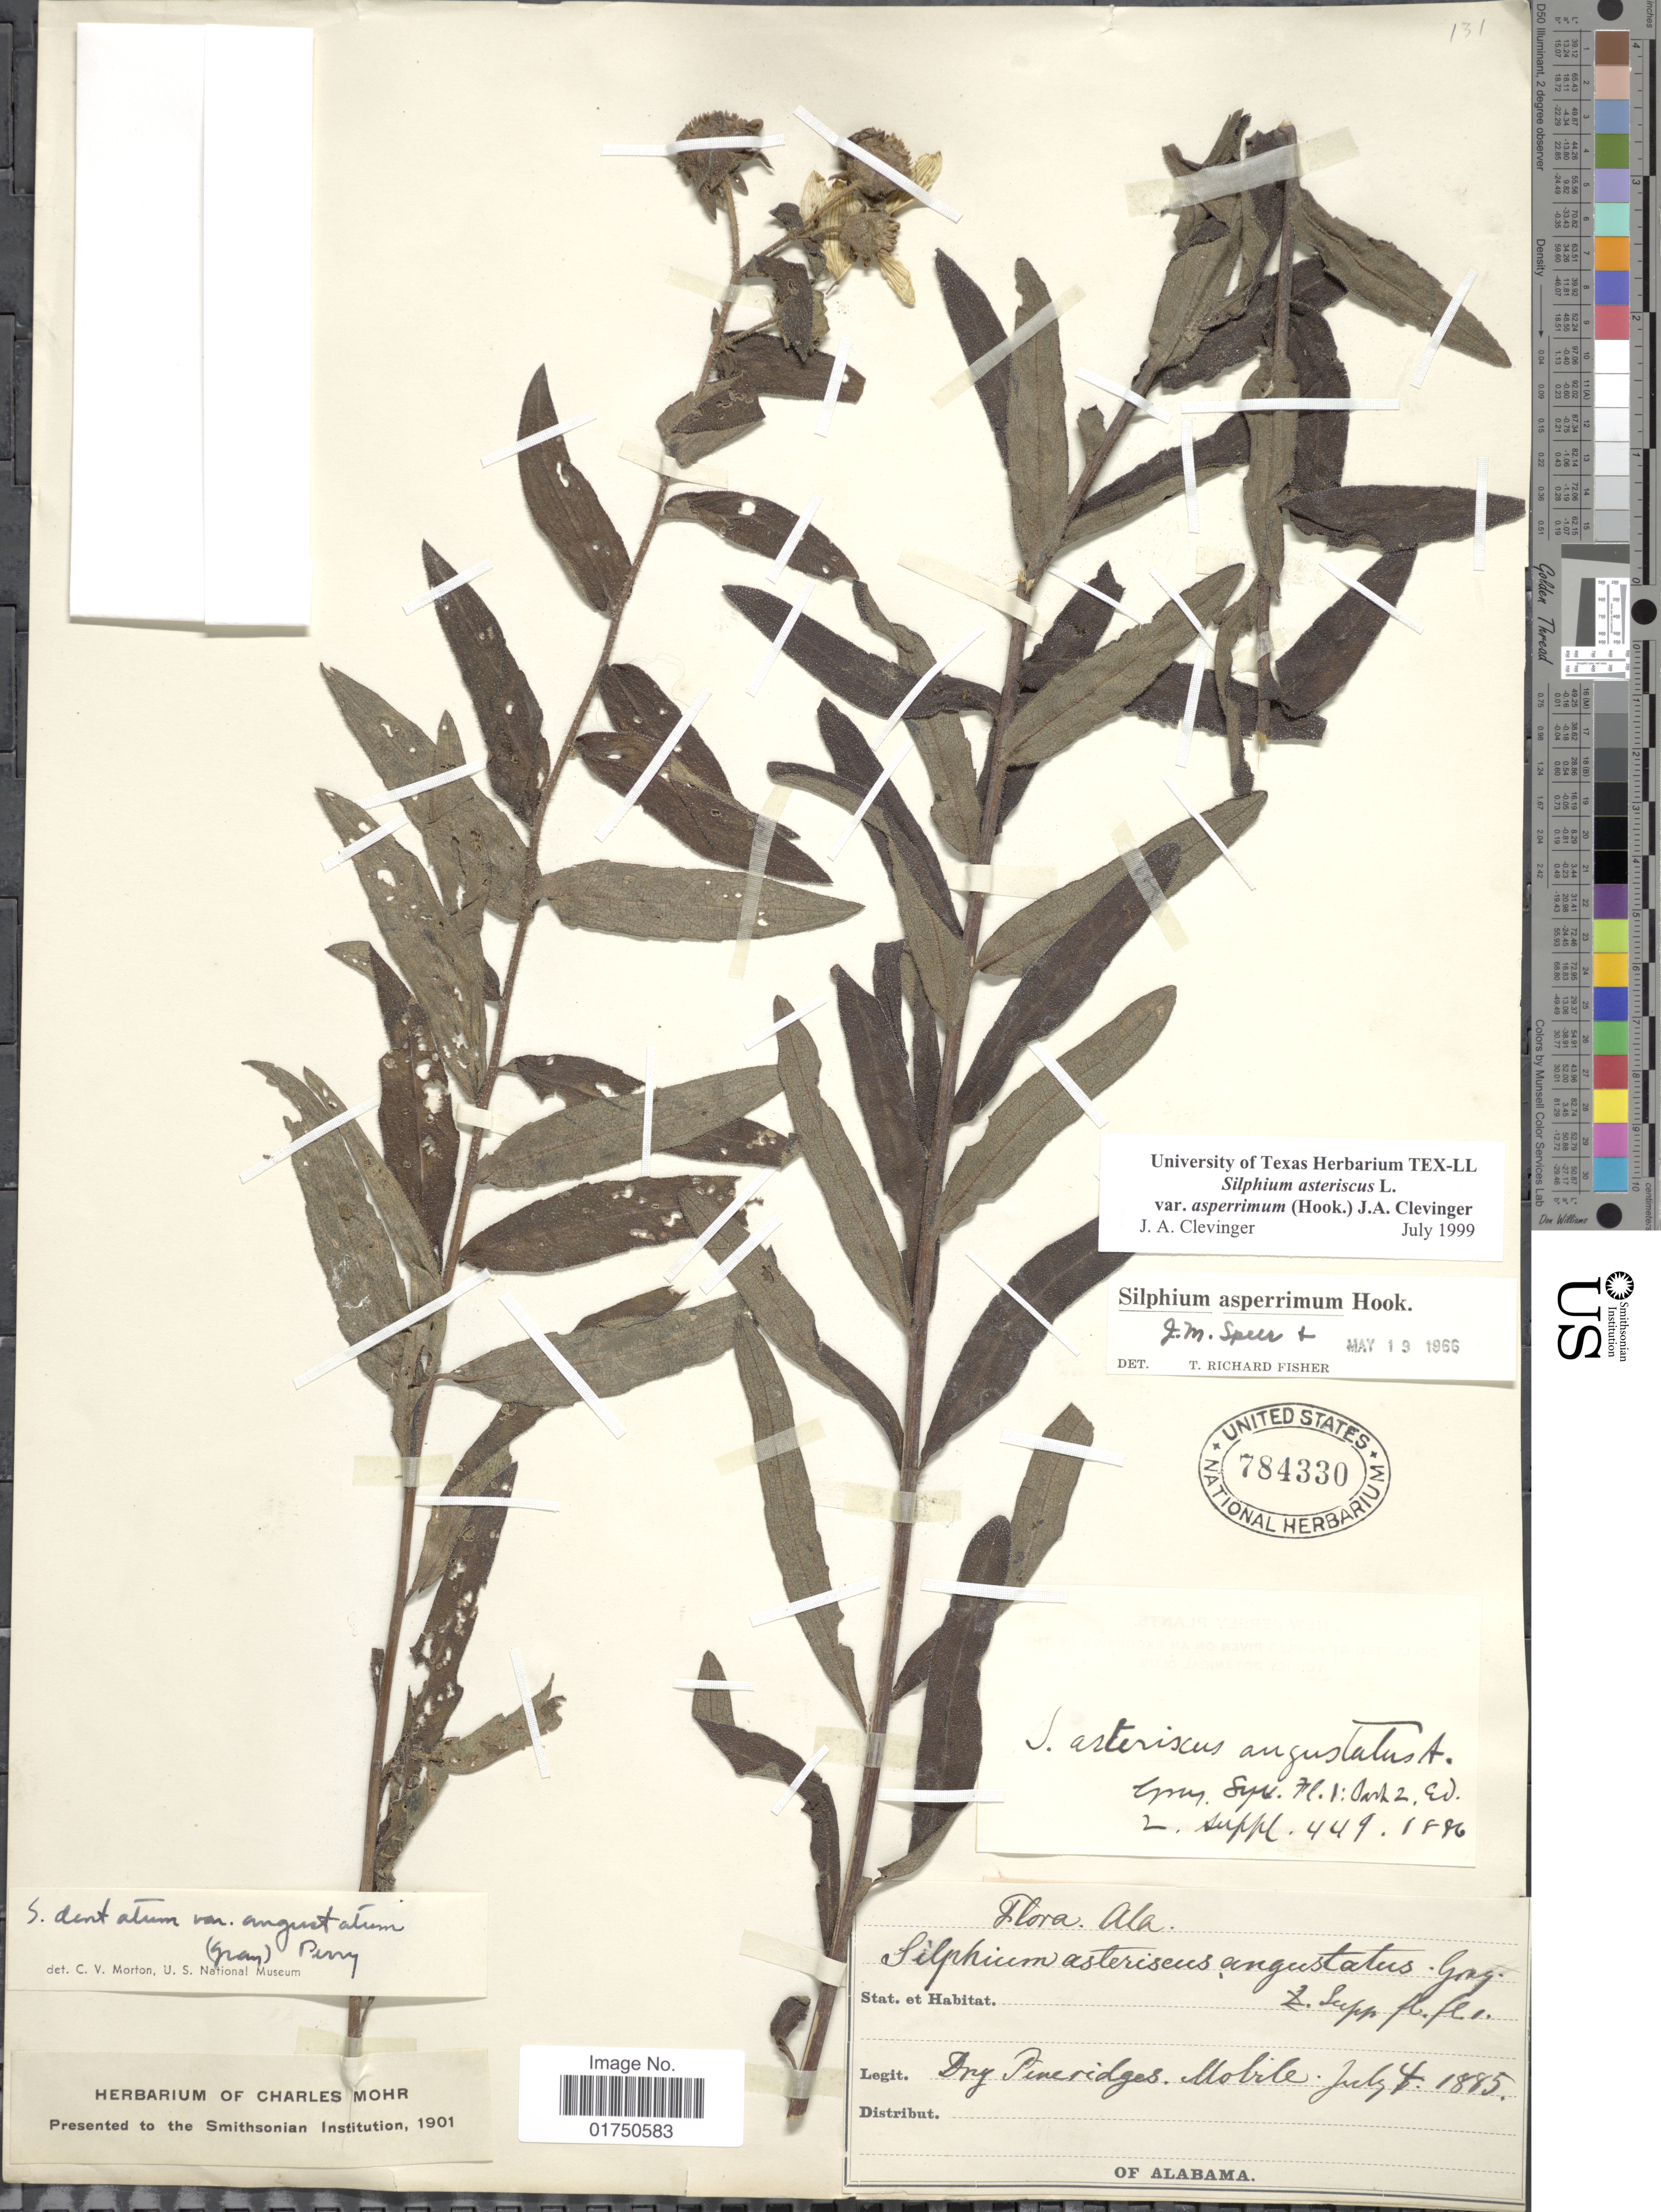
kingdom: Plantae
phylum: Tracheophyta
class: Magnoliopsida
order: Asterales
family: Asteraceae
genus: Silphium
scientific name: Silphium asteriscus var. asperrimum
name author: (Hook.) Clevinger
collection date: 1885-07-04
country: United States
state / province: Alabama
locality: Dry Pine ridges, Mobile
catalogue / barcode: US 784330